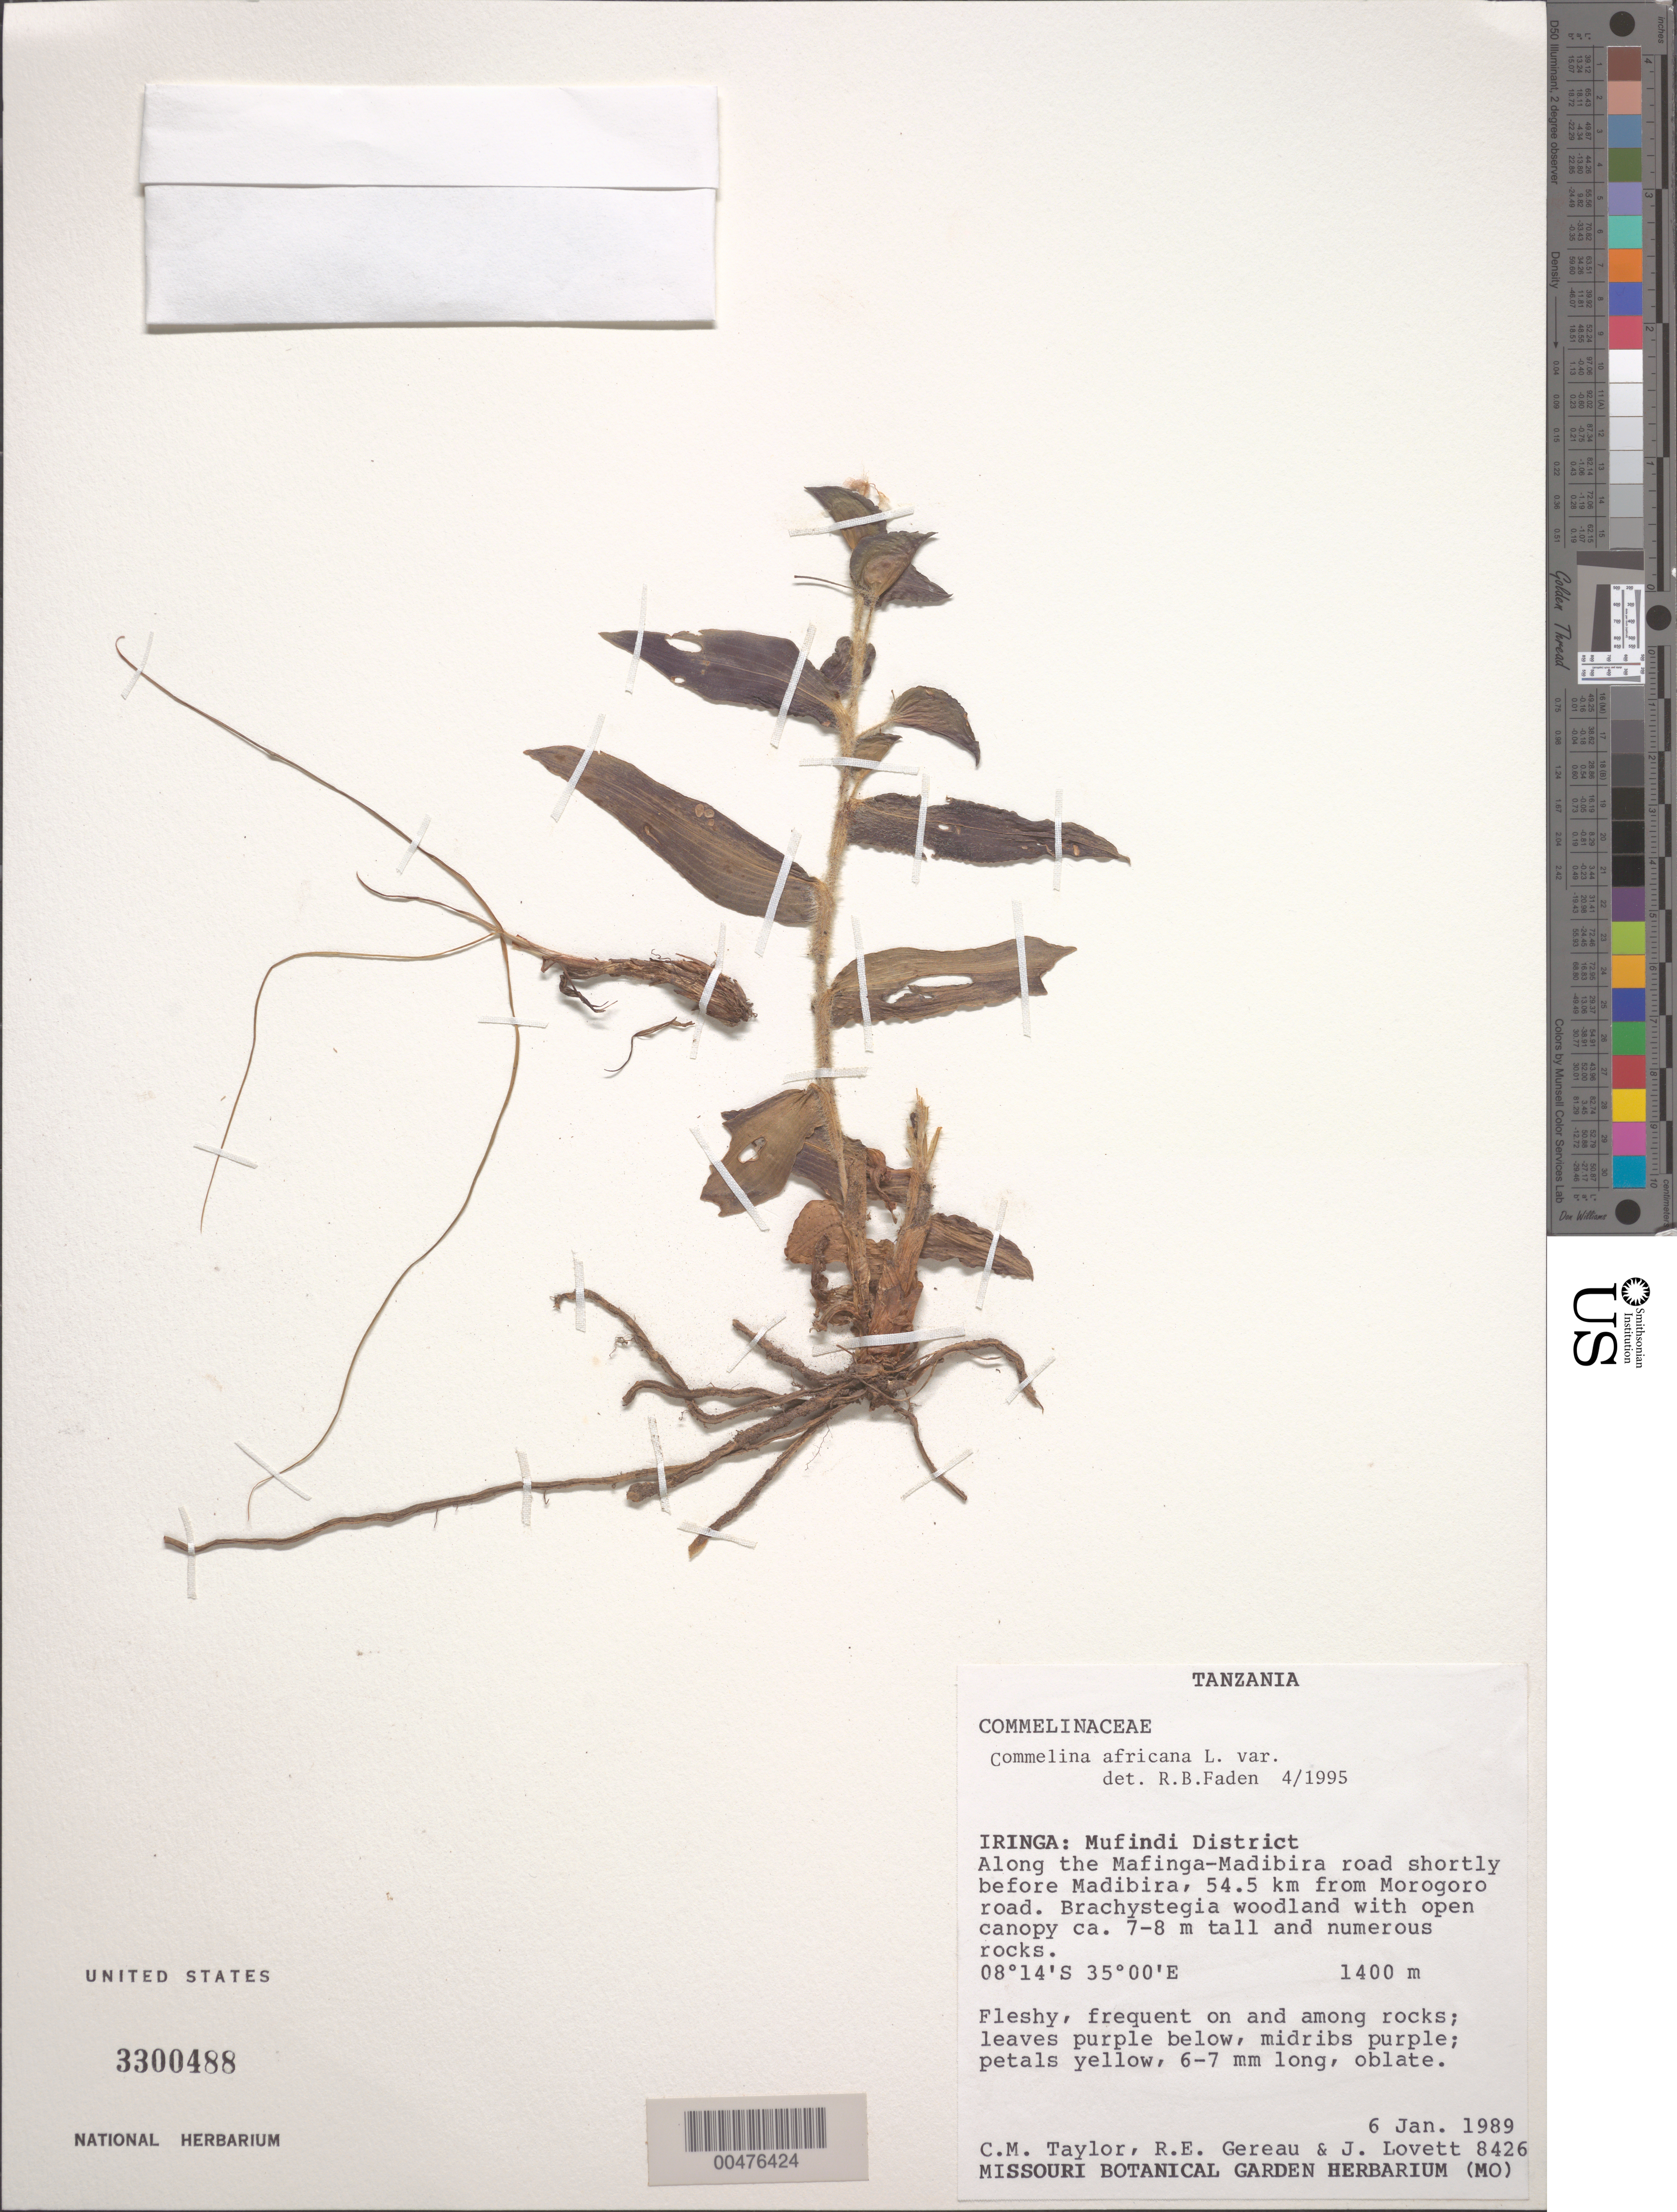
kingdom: Plantae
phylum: Tracheophyta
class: Liliopsida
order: Commelinales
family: Commelinaceae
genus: Commelina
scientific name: Commelina africana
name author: L.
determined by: Faden, Robert B., (US), Smithsonian Institution - National Museum of Natural History (UNITED STATES)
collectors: C. M. Taylor, R. E. Gereau & J. Lovett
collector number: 8426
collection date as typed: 06 Jan 1989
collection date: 1989-01-06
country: Tanzania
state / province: Iringa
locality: Mufinga-madibira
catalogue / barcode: US 3300488